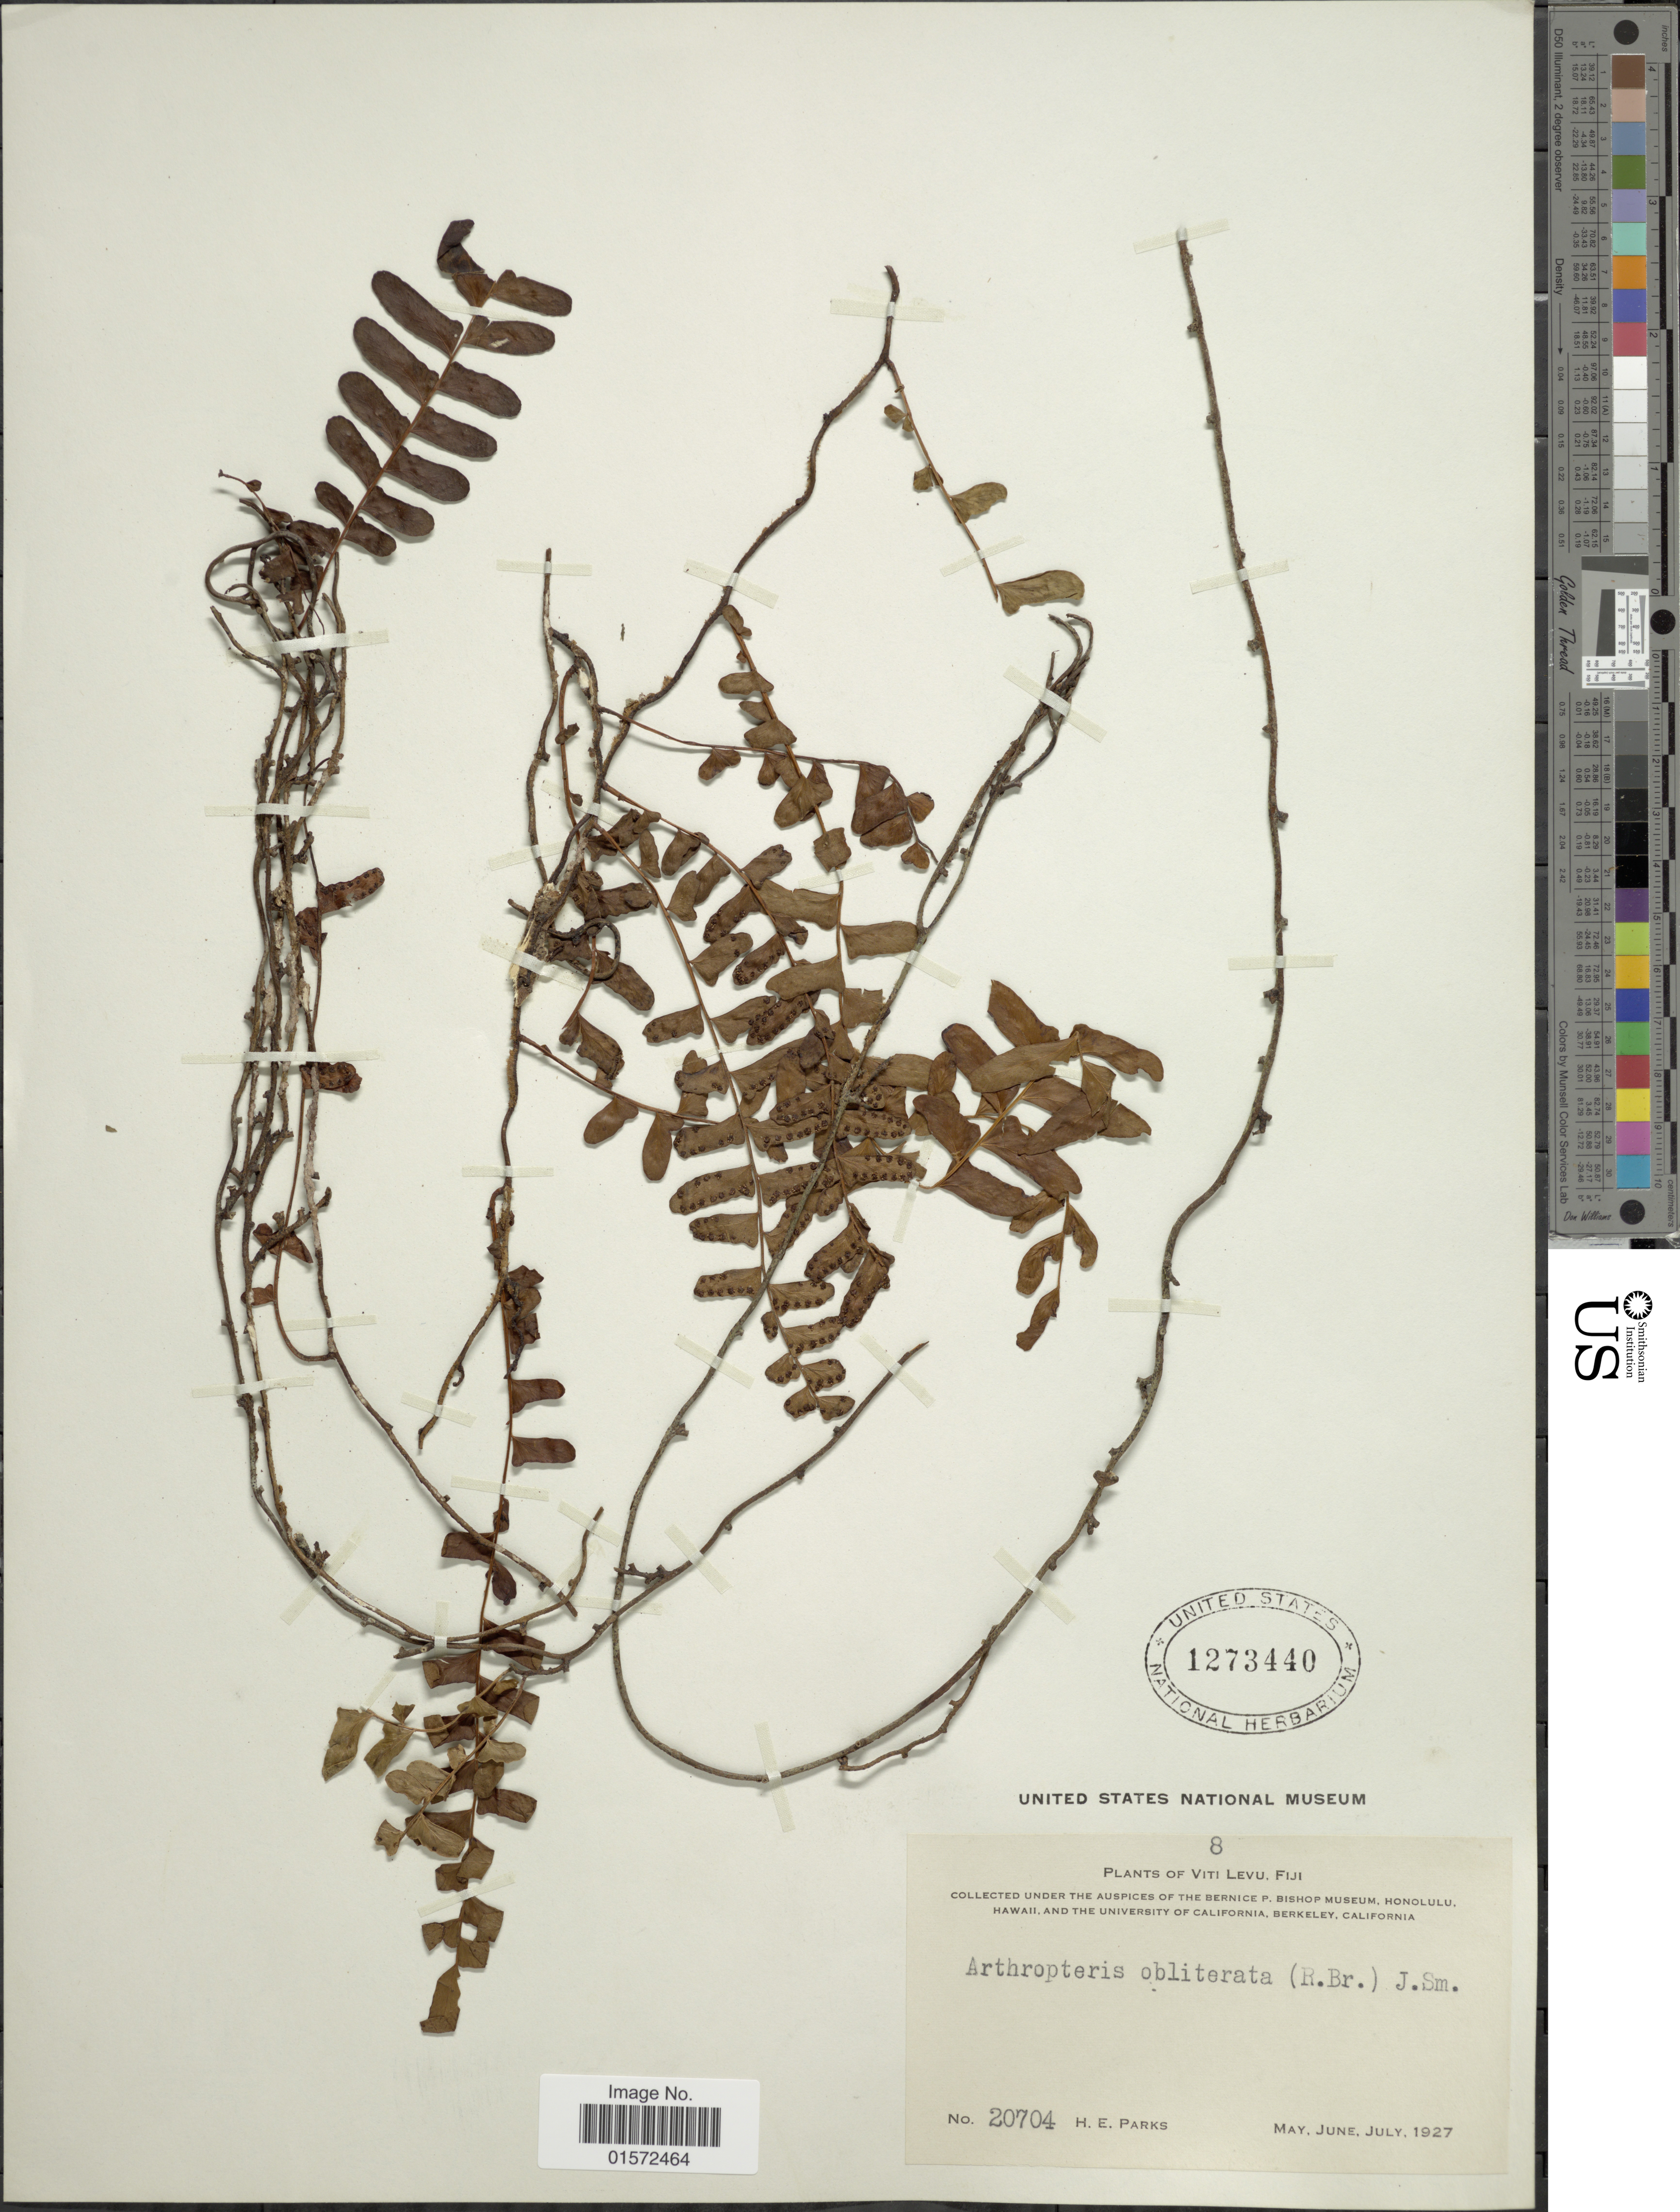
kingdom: Plantae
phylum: Tracheophyta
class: Polypodiopsida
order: Polypodiales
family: Tectariaceae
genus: Arthropteris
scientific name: Arthropteris repens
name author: (Brack.) C. Chr.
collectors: H. E. Parks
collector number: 20704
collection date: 1927-05/1927-07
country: Fiji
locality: Viti Levu, Fiji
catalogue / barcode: US 1273440